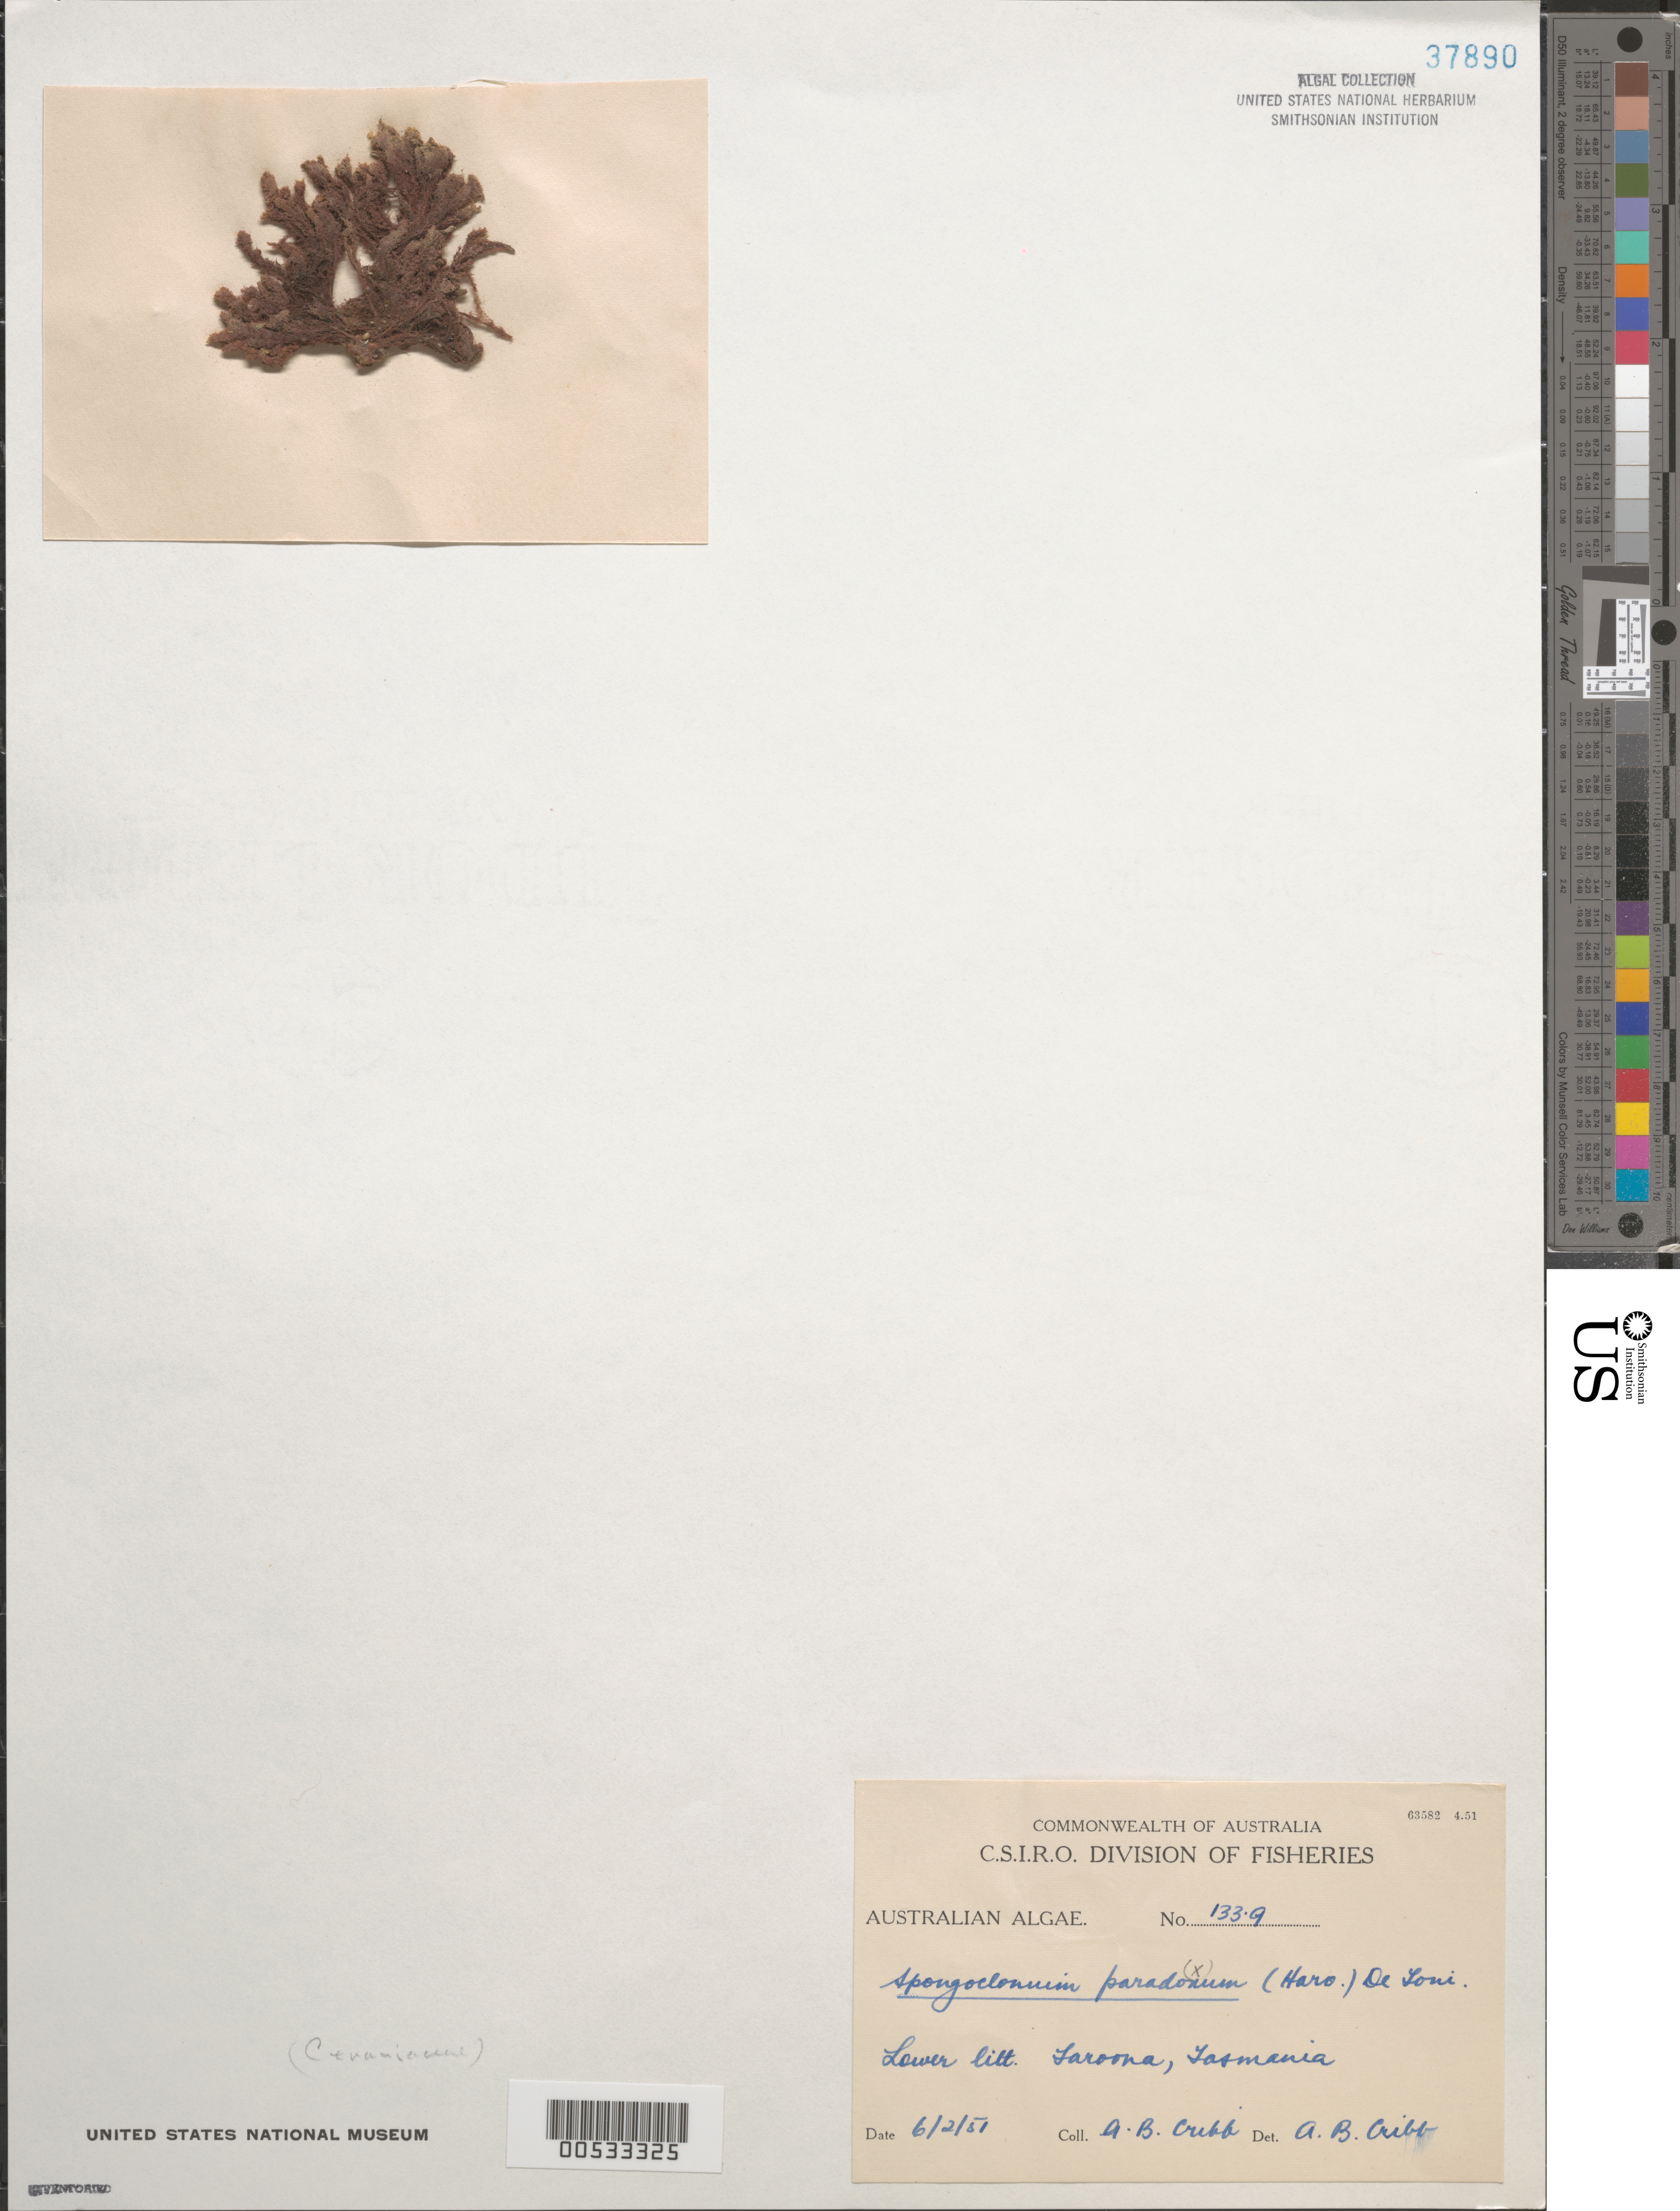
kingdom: Plantae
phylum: Rhodophyta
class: Florideophyceae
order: Ceramiales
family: Callithamniaceae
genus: Callithamnion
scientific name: Callithamnion violaceum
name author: Harv.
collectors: A. Cribb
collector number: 133.9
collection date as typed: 06 Feb 1951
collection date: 1951-02-06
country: Australia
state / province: Tasmania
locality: Taroona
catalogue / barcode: US 37890